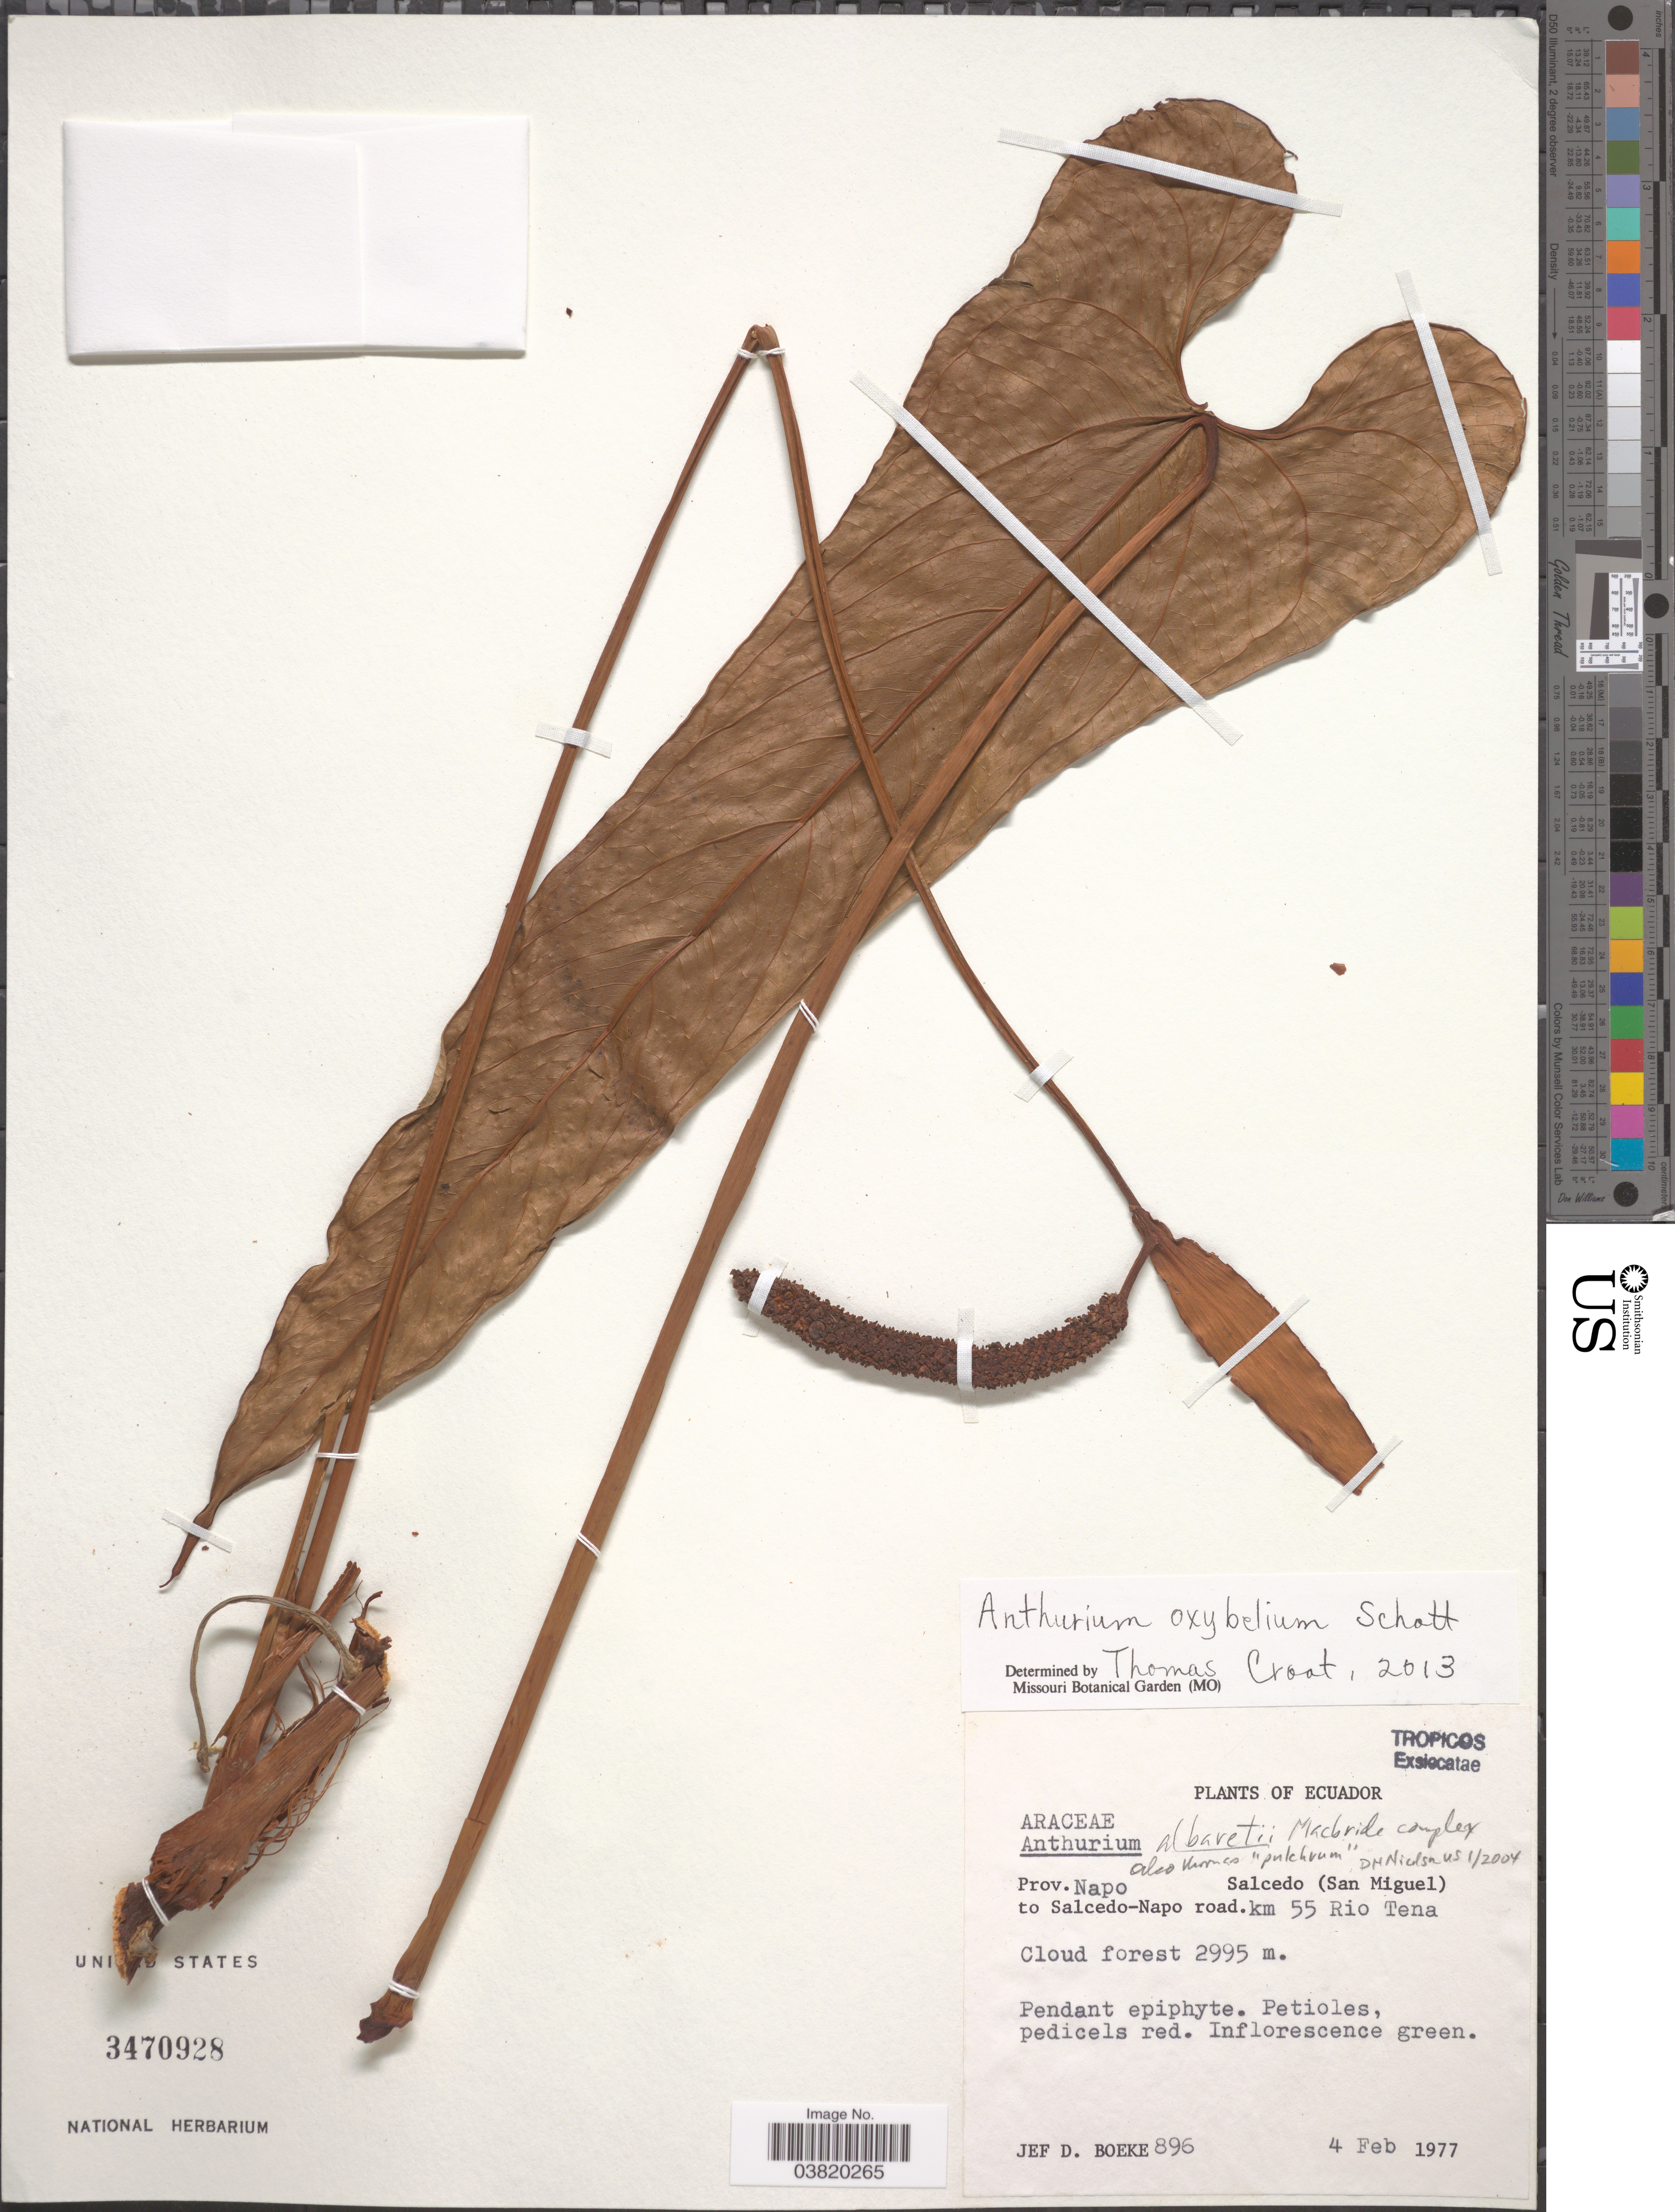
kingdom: Plantae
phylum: Tracheophyta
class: Liliopsida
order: Alismatales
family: Araceae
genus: Anthurium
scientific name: Anthurium oxybelium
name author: Schott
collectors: J. Boeke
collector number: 896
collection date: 1977-02-04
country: Ecuador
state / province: Napo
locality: Salcedo (San Miguel) to Salcedo-Napo road. Km 55 Rio Tena.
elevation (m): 2995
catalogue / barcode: US 3470928